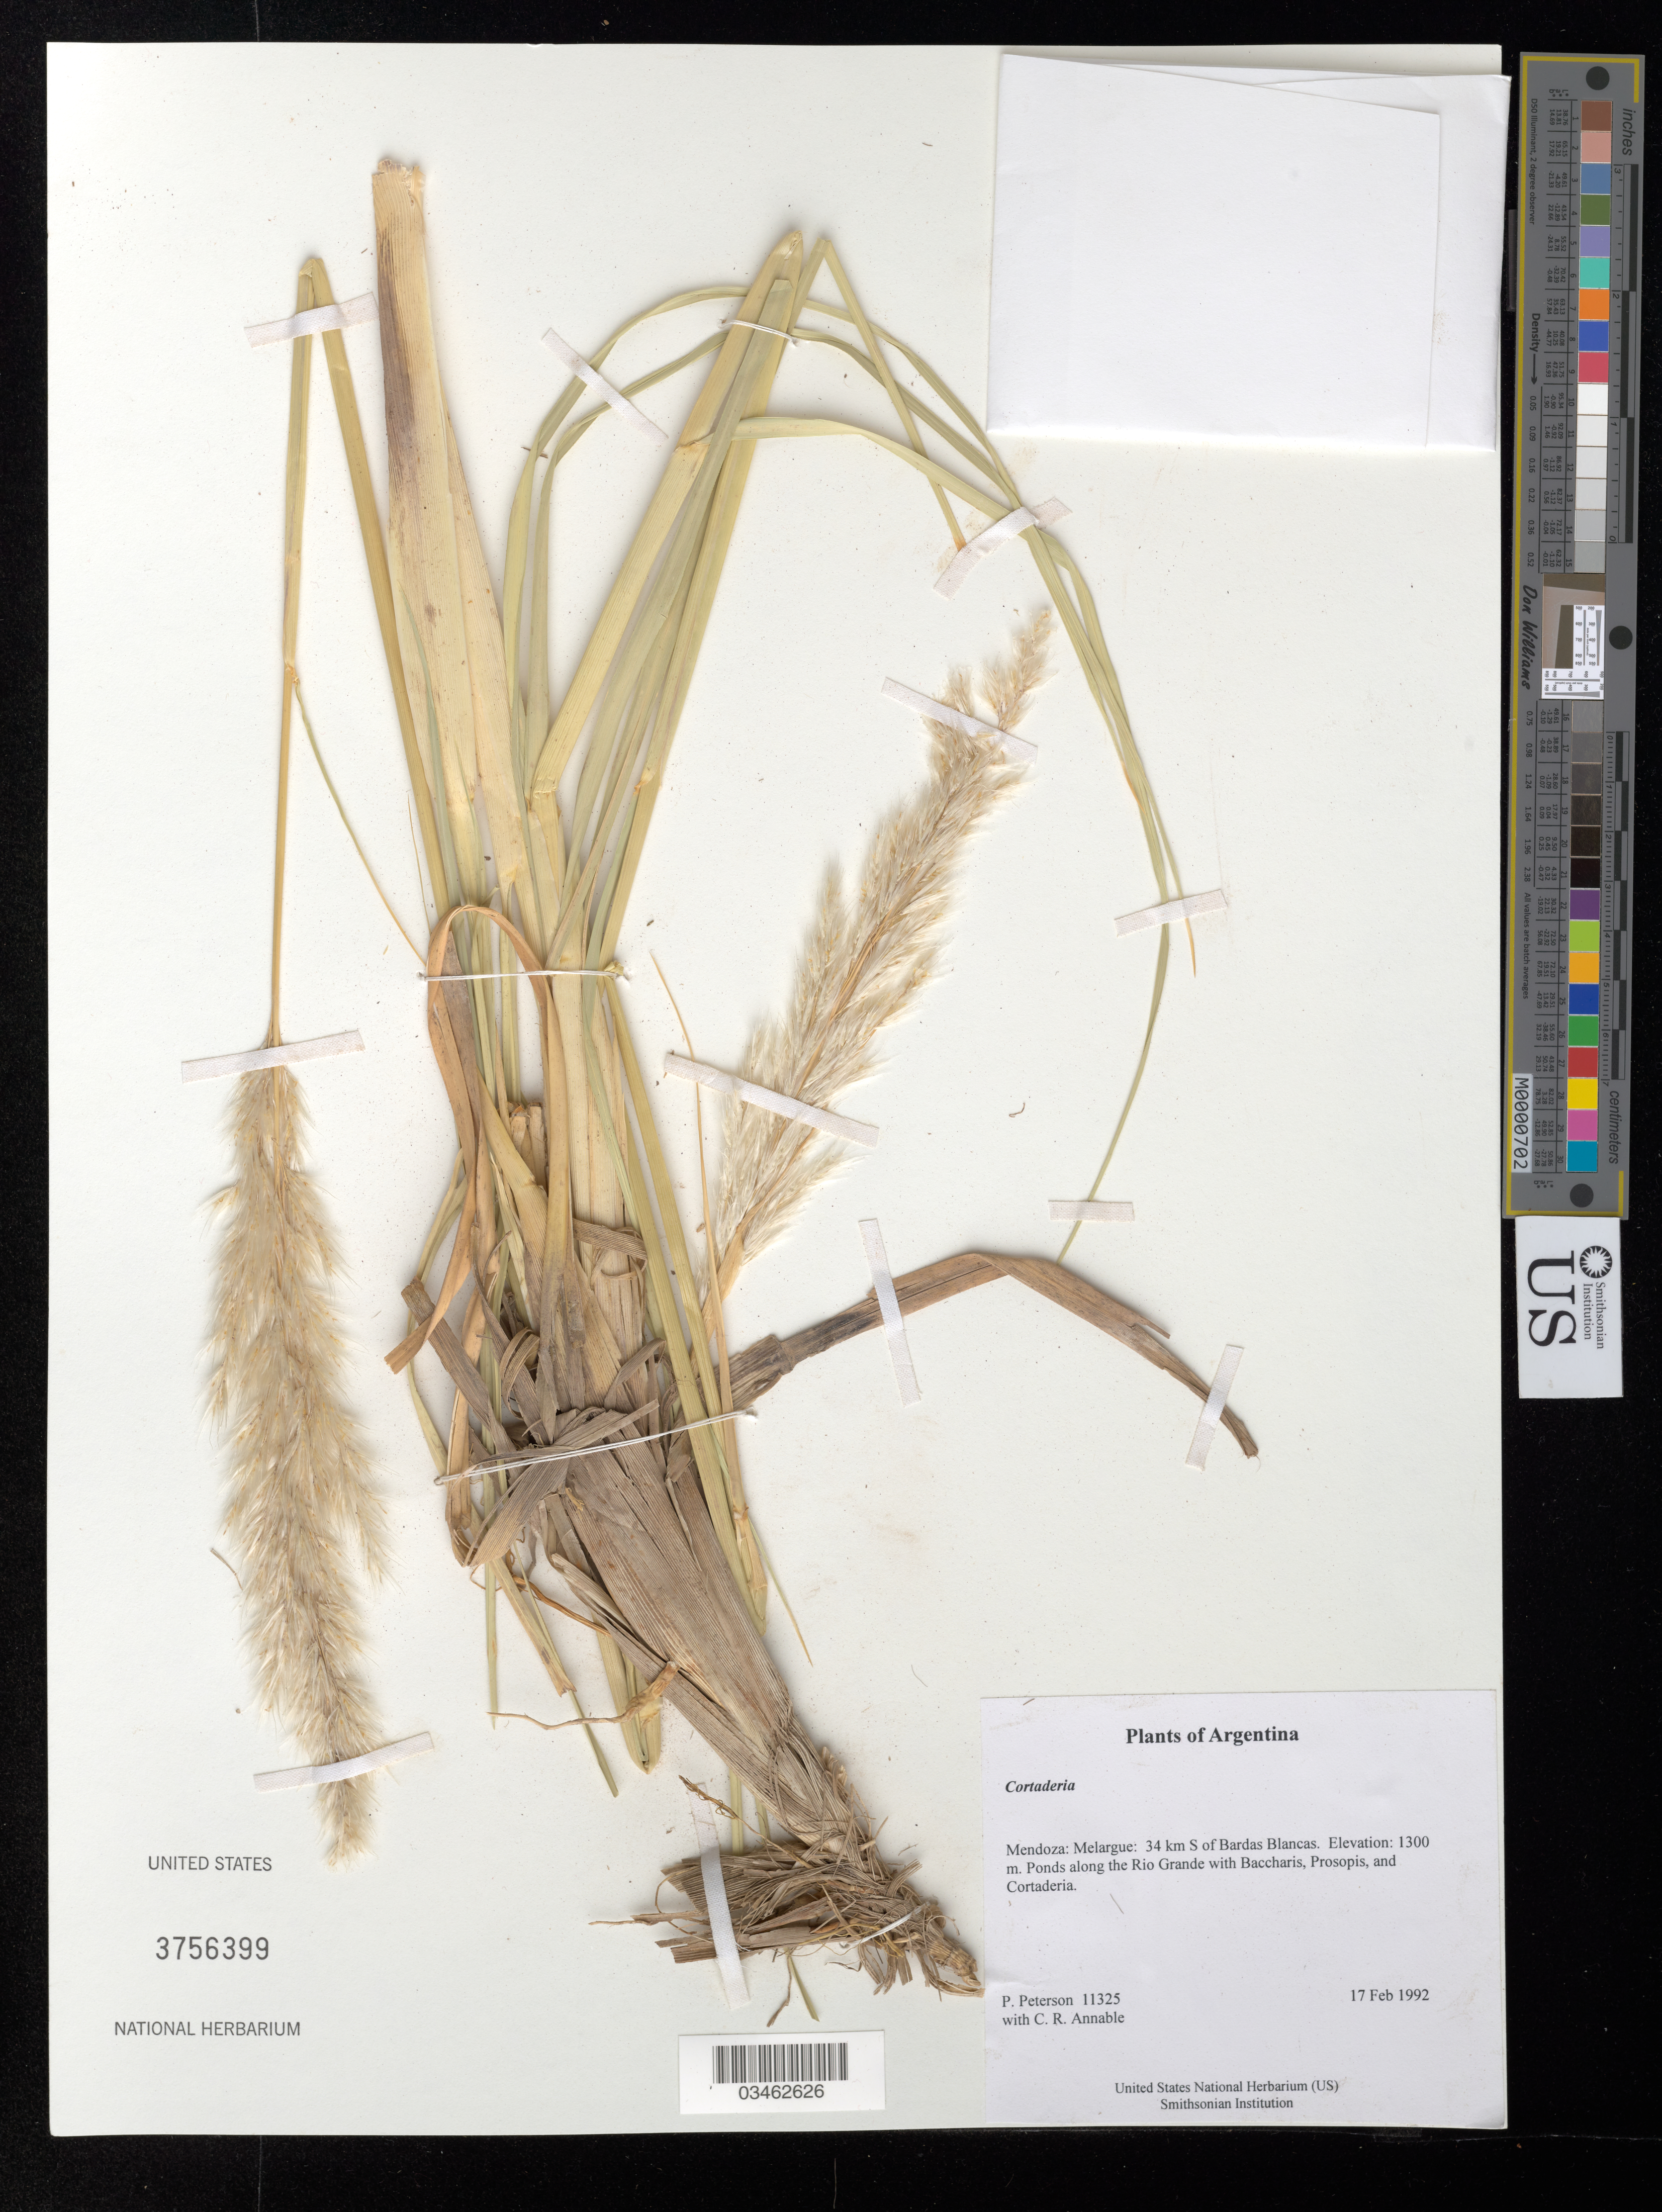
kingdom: Plantae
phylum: Tracheophyta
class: Liliopsida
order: Poales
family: Poaceae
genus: Cortaderia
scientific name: Cortaderia sp.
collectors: P. M. Peterson & C. R. Annable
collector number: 11325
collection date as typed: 17 Feb 1992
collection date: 1992-02-17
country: Argentina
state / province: Mendoza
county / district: Melargue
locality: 34 km S of Bardas Blancas.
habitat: Ponds along the Rio Grande with Baccharis, Prosopis, and Cortaderia.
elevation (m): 1300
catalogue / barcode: US 3756399